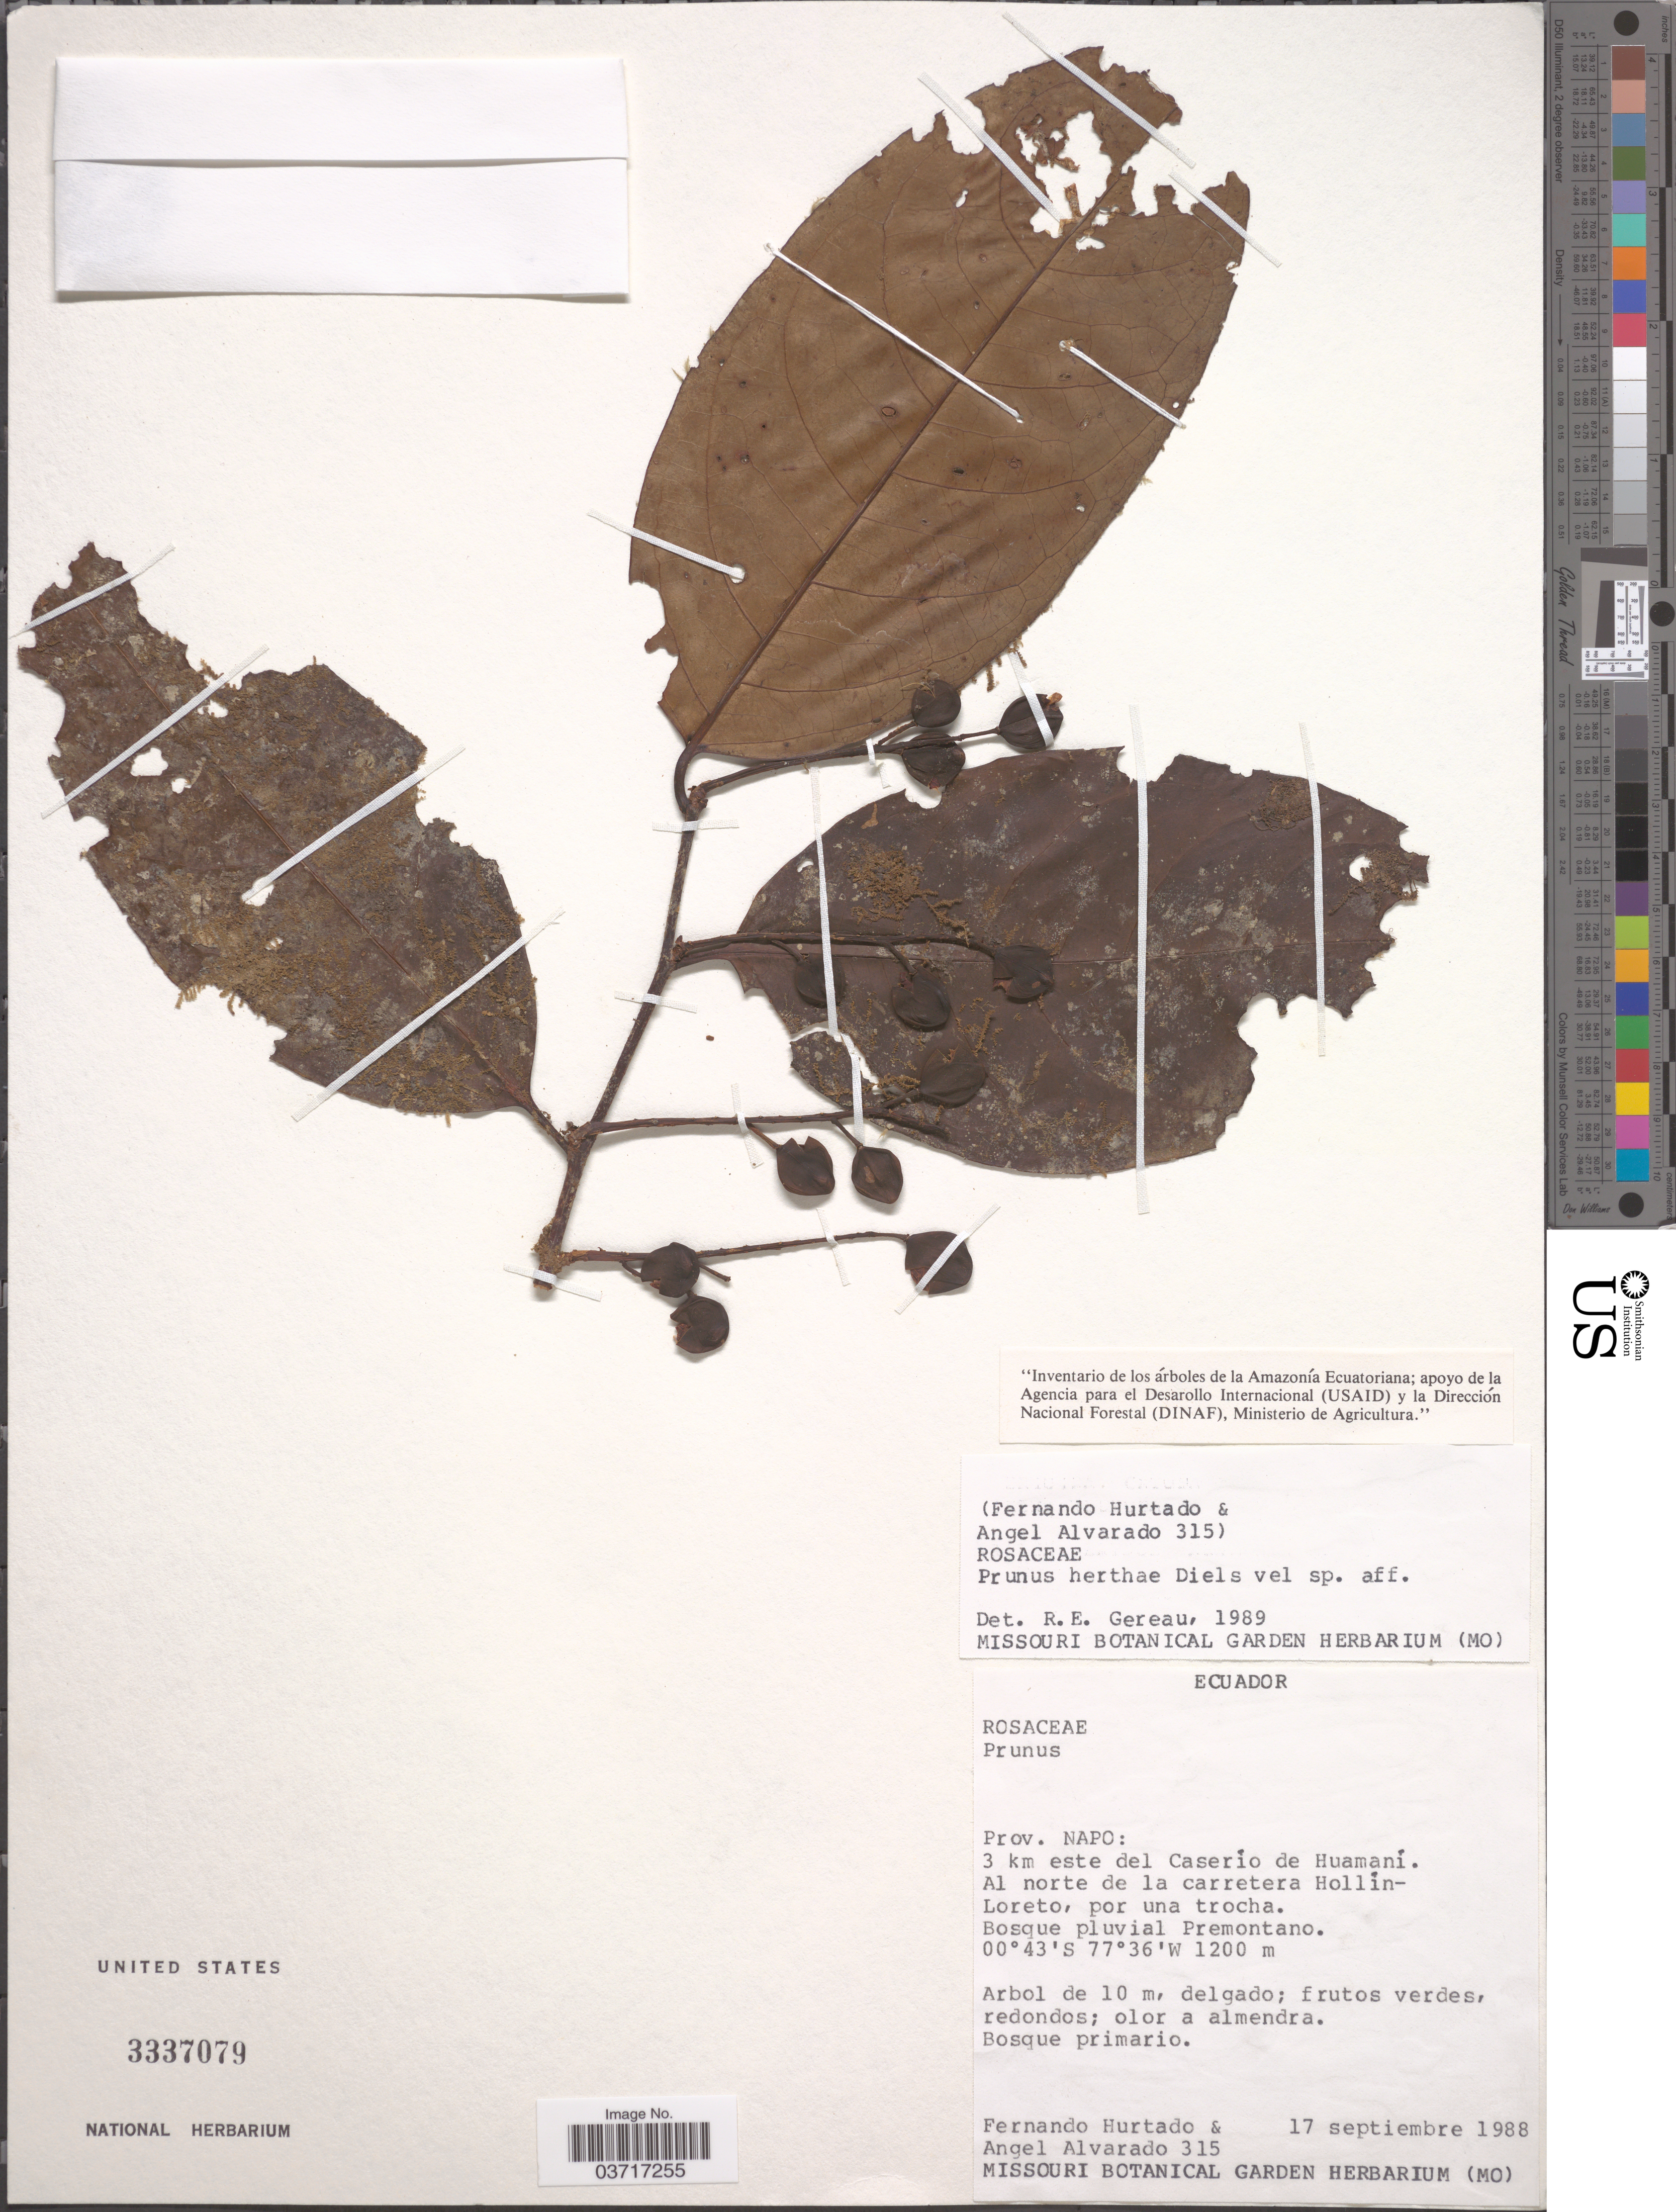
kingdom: Plantae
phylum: Tracheophyta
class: Magnoliopsida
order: Rosales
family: Rosaceae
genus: Prunus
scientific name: Prunus sp.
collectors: F. Hurtado & A. Alvarado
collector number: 315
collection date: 1988-09-17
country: Ecuador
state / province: Napo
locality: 3 km este del Caserío de Huamaní. Al norte de la carretera Hollín-Loreto, por una trocha.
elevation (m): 1200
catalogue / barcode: US 3337079